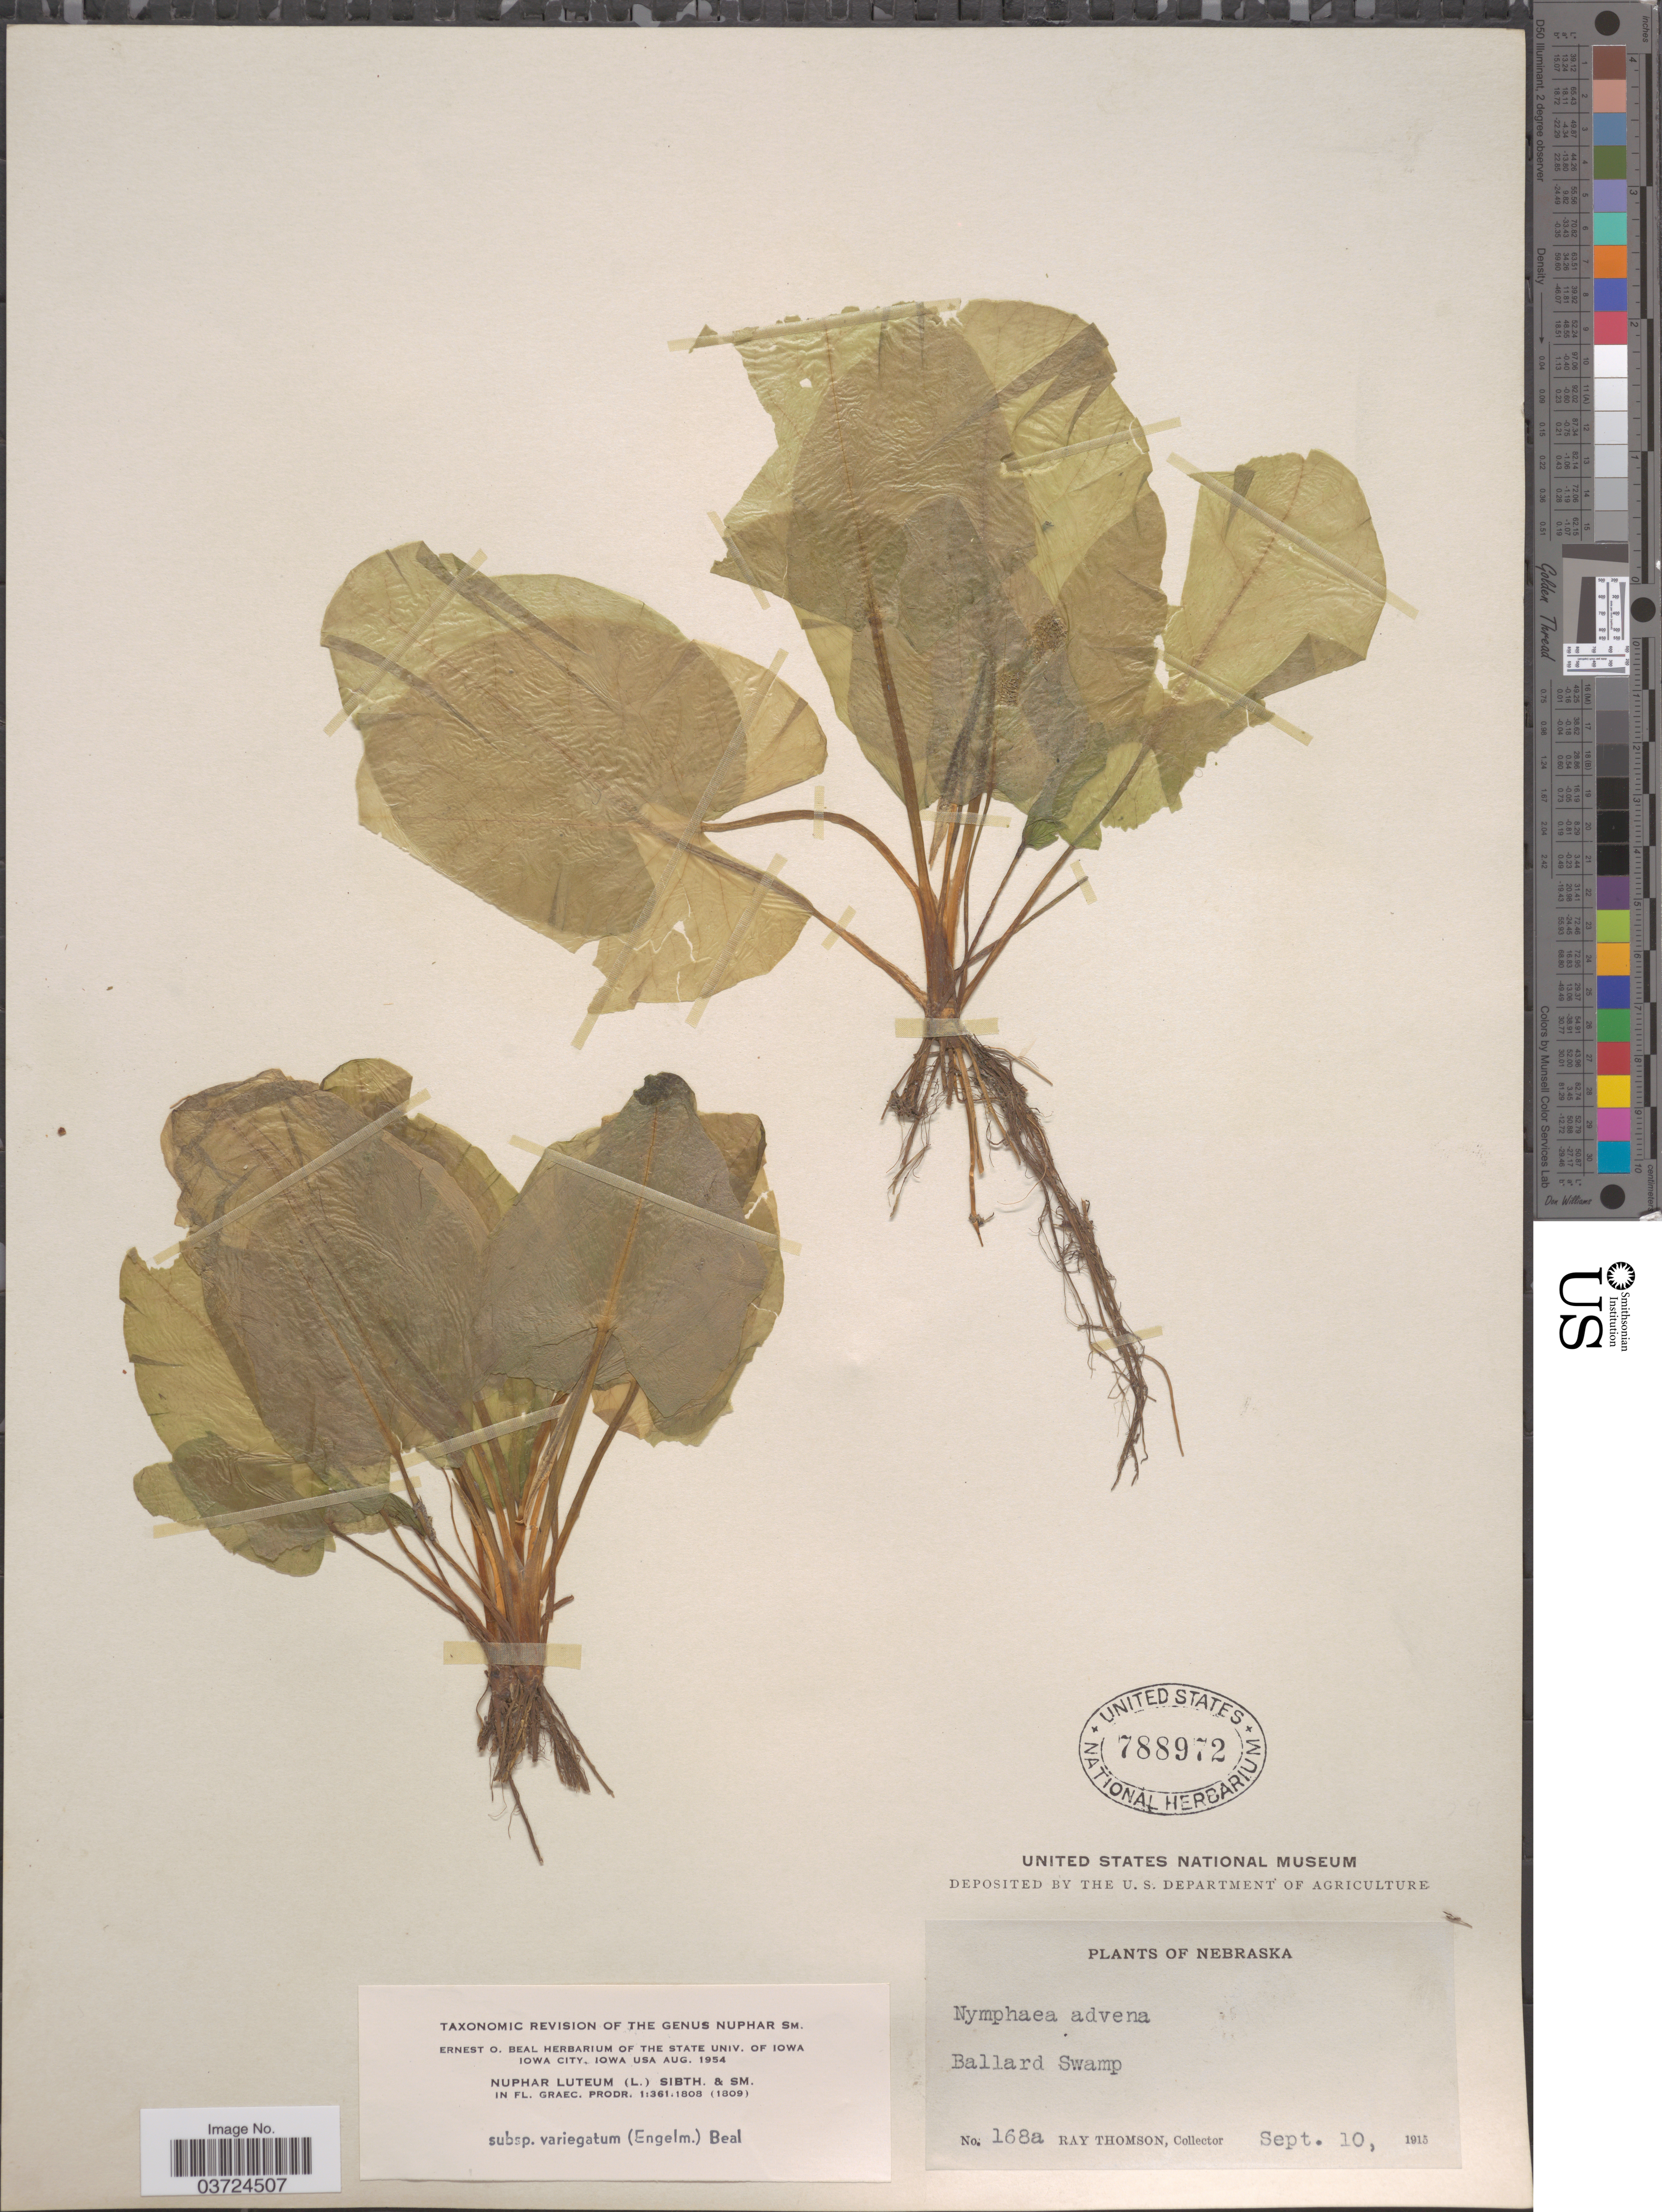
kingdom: Plantae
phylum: Tracheophyta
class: Magnoliopsida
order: Nymphaeales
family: Nymphaeaceae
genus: Nuphar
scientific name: Nuphar lutea subsp. variegata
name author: (Engelm. ex Durand) E.O. Beal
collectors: R. Thompson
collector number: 168a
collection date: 1915-09-10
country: United States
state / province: Nebraska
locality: Ballard Swamp.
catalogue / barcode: US 788972